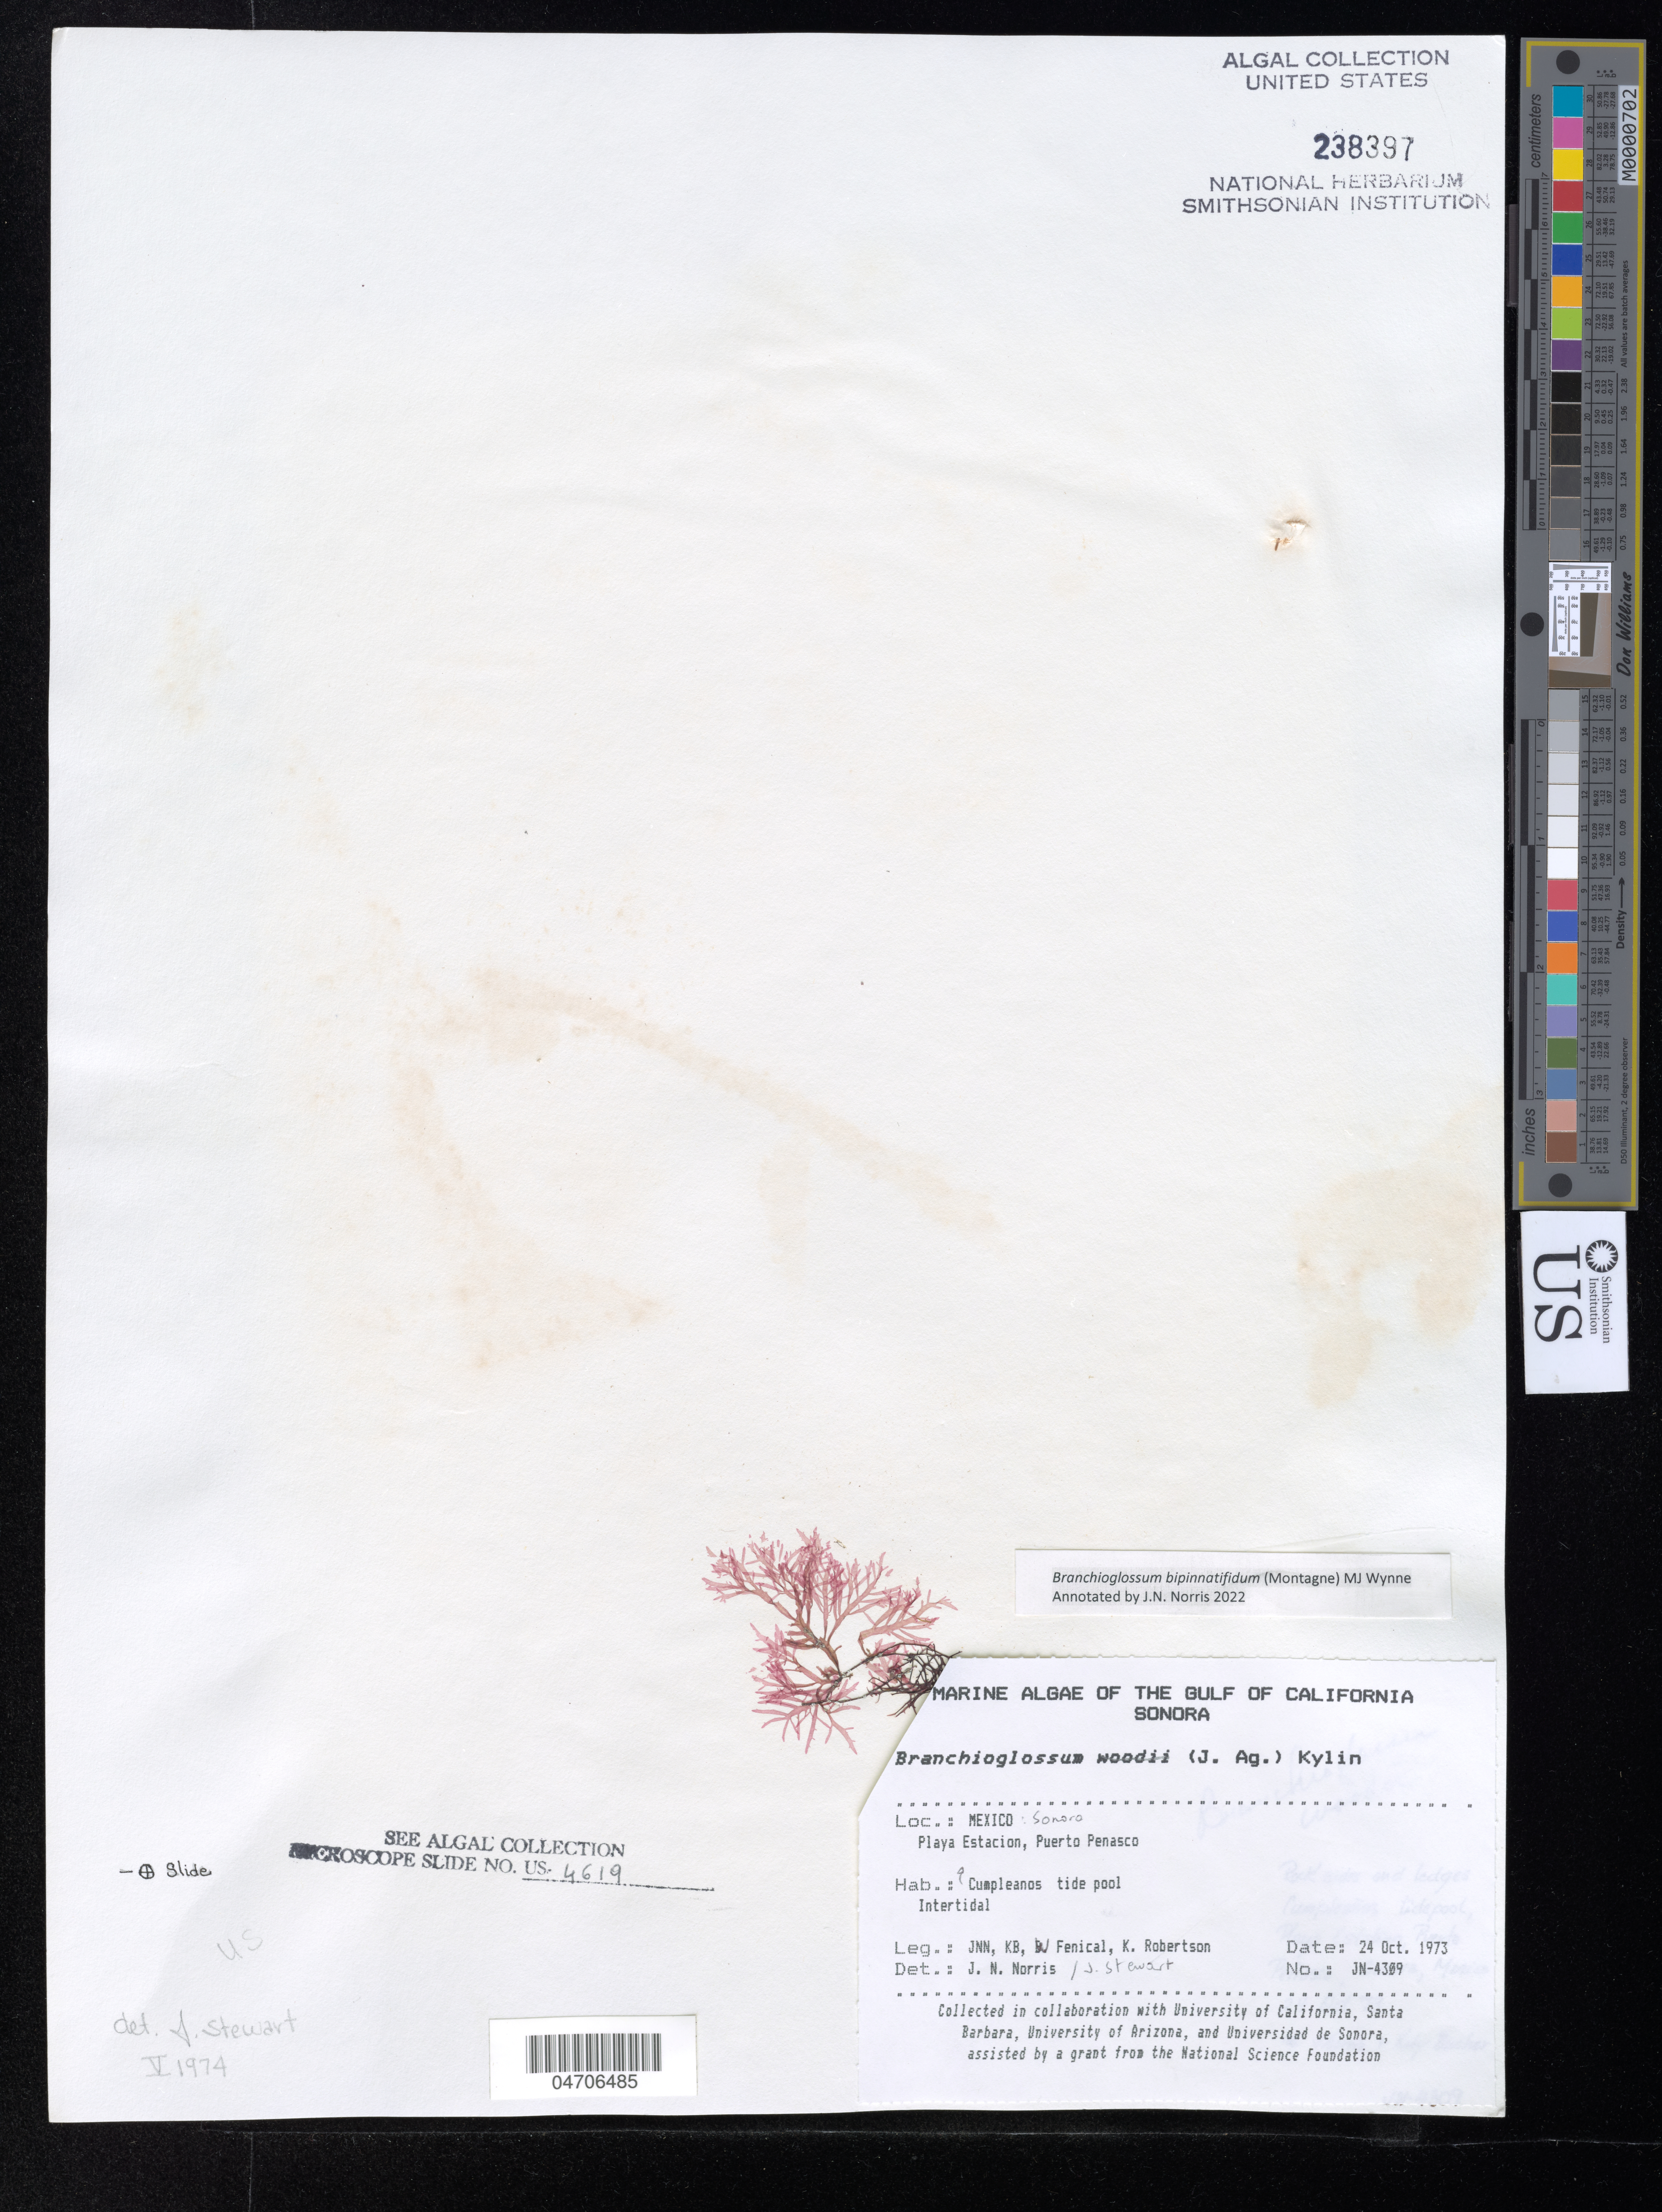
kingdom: Plantae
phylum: Rhodophyta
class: Florideophyceae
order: Ceramiales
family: Delesseriaceae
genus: Branchioglossum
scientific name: Branchioglossum bipinnatifidum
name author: (Mont.) M.J. Wynne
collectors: J. Norris, K, W. Fenical & K. Robertson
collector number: JN-4309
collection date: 1973-10-24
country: Mexico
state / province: Sonora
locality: The Gulf of California. Playa Estacion, Puerto Penasco.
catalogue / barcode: US 238397